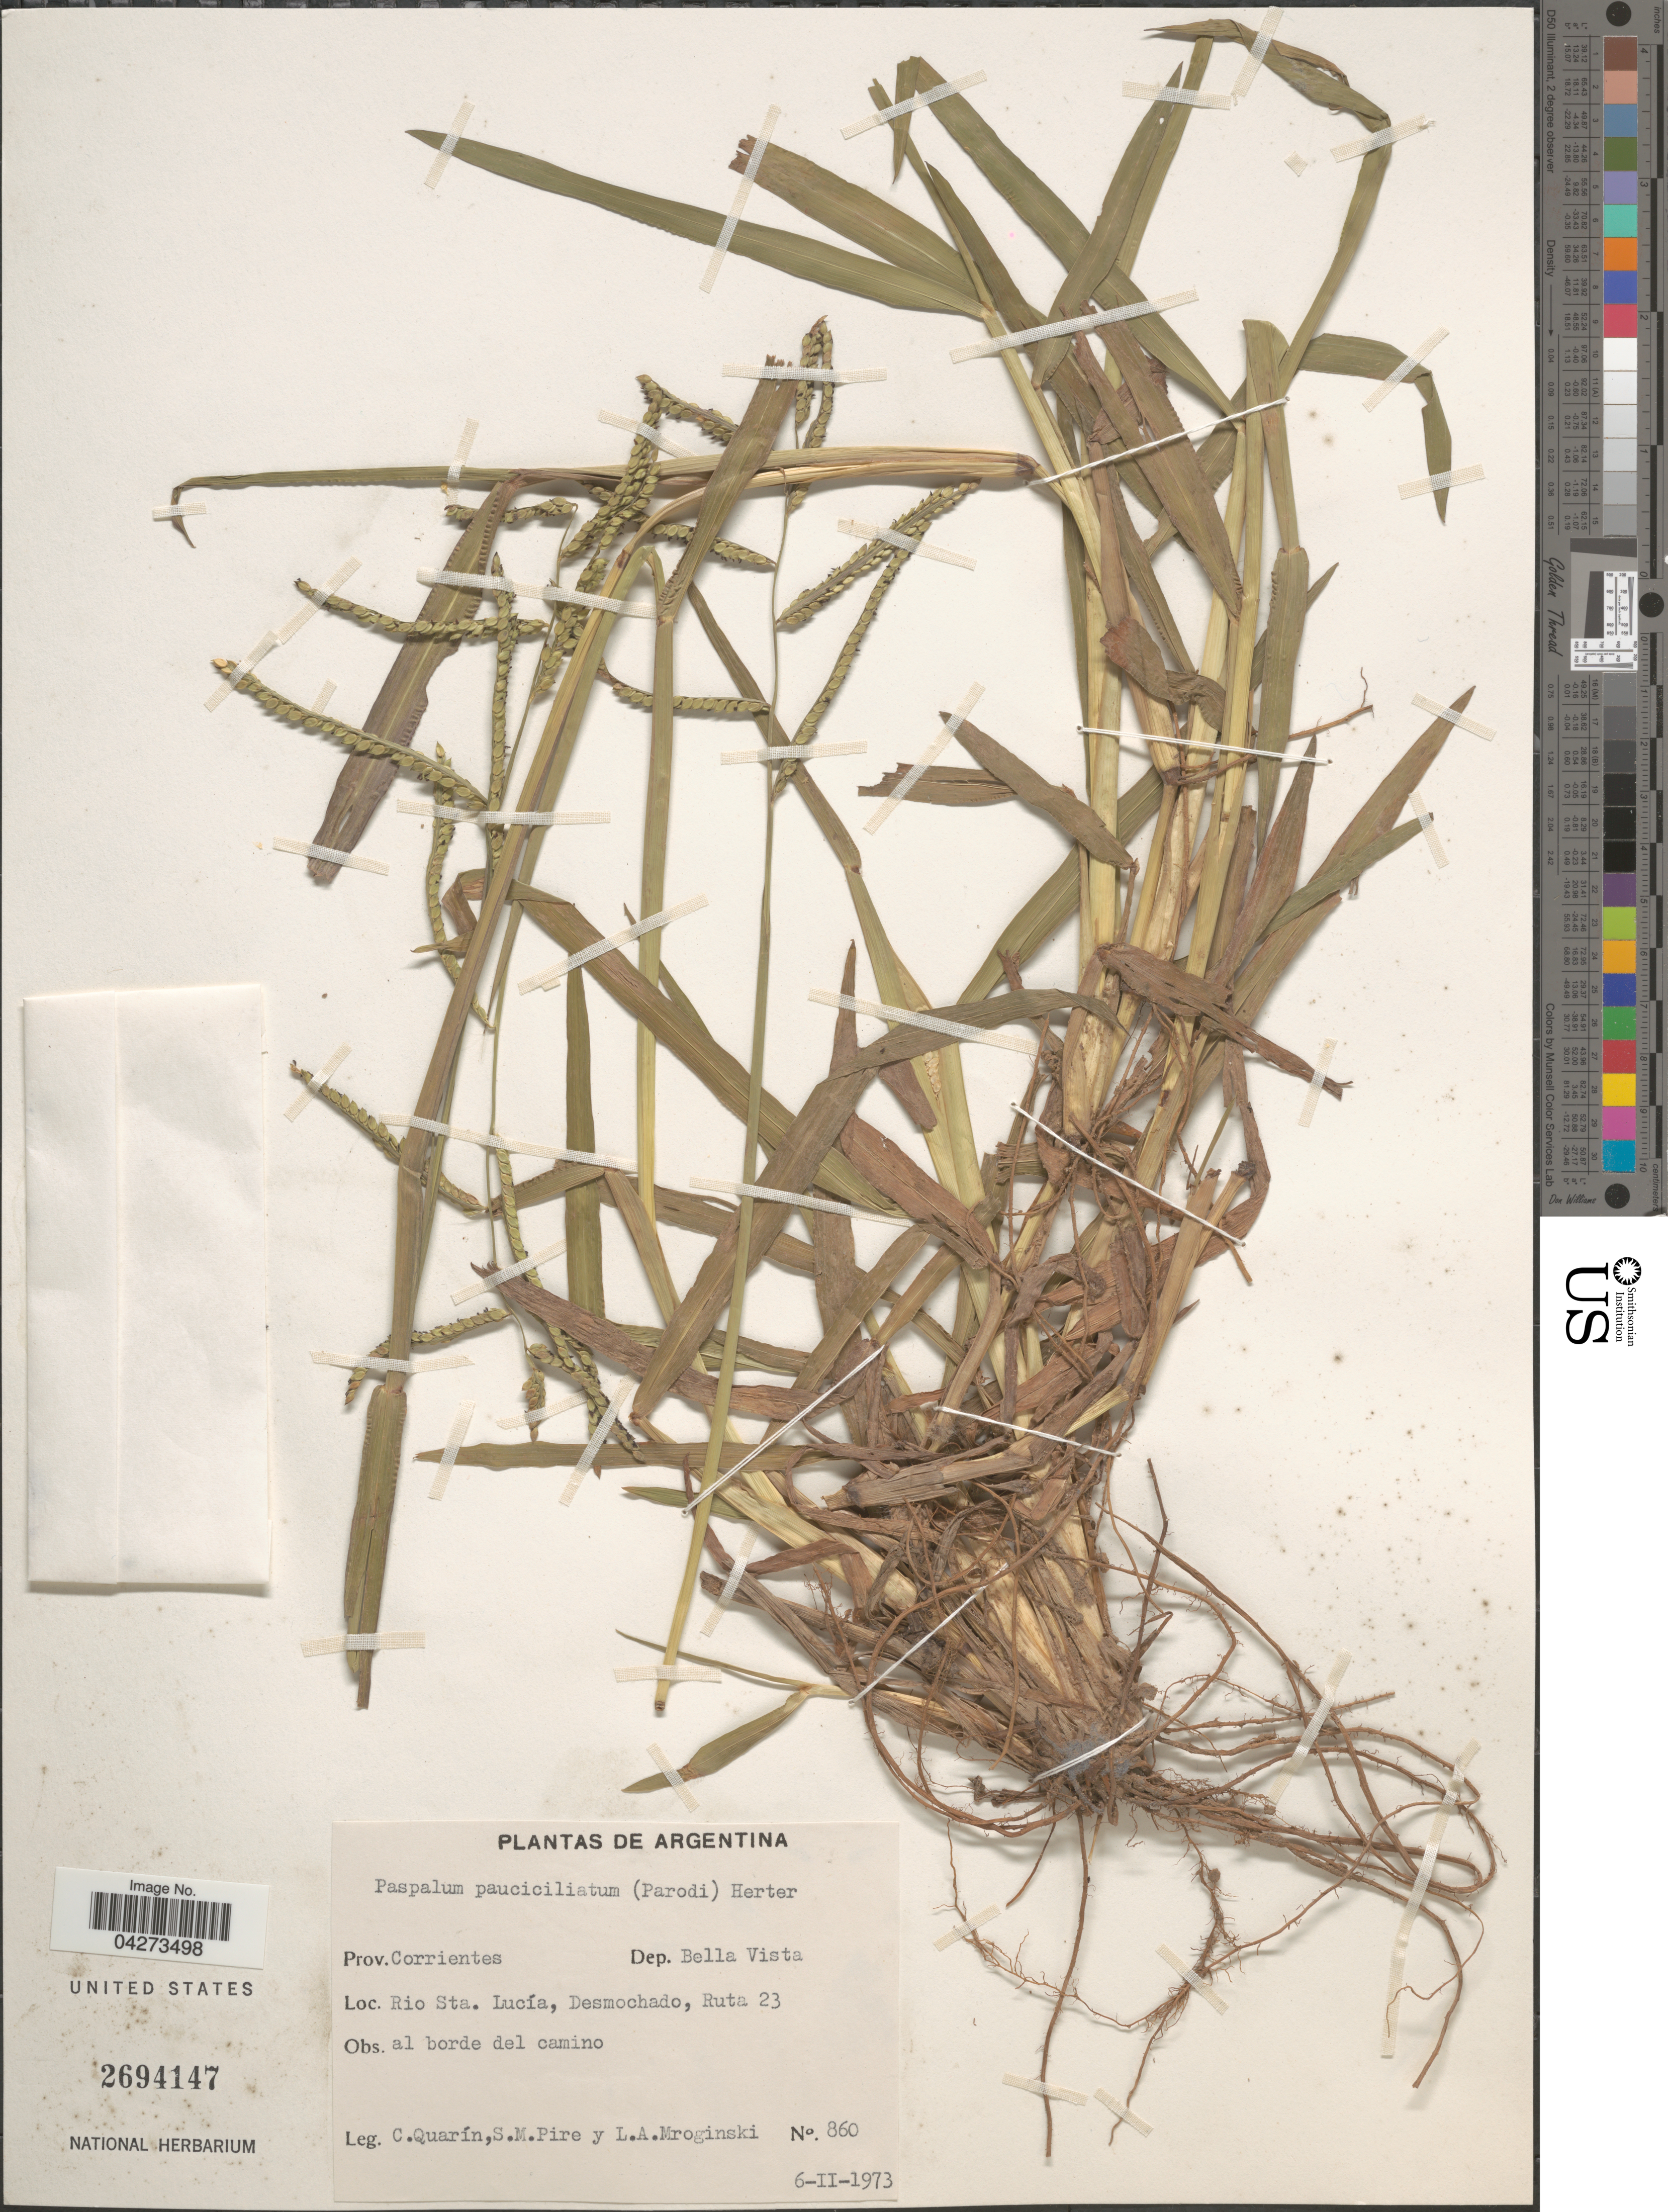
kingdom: Plantae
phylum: Tracheophyta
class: Liliopsida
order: Poales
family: Poaceae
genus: Paspalum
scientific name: Paspalum pauciciliatum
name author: (Parodi) Herter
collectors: C. Quarín, S. Pire & L. Mroginski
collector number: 860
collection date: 1973-02-06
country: Argentina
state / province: Corrientes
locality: Dep. Bella Vista. Rio Sta. Lucía, Desmochado, Ruta 23. Al borde del camino.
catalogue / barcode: US 2694147